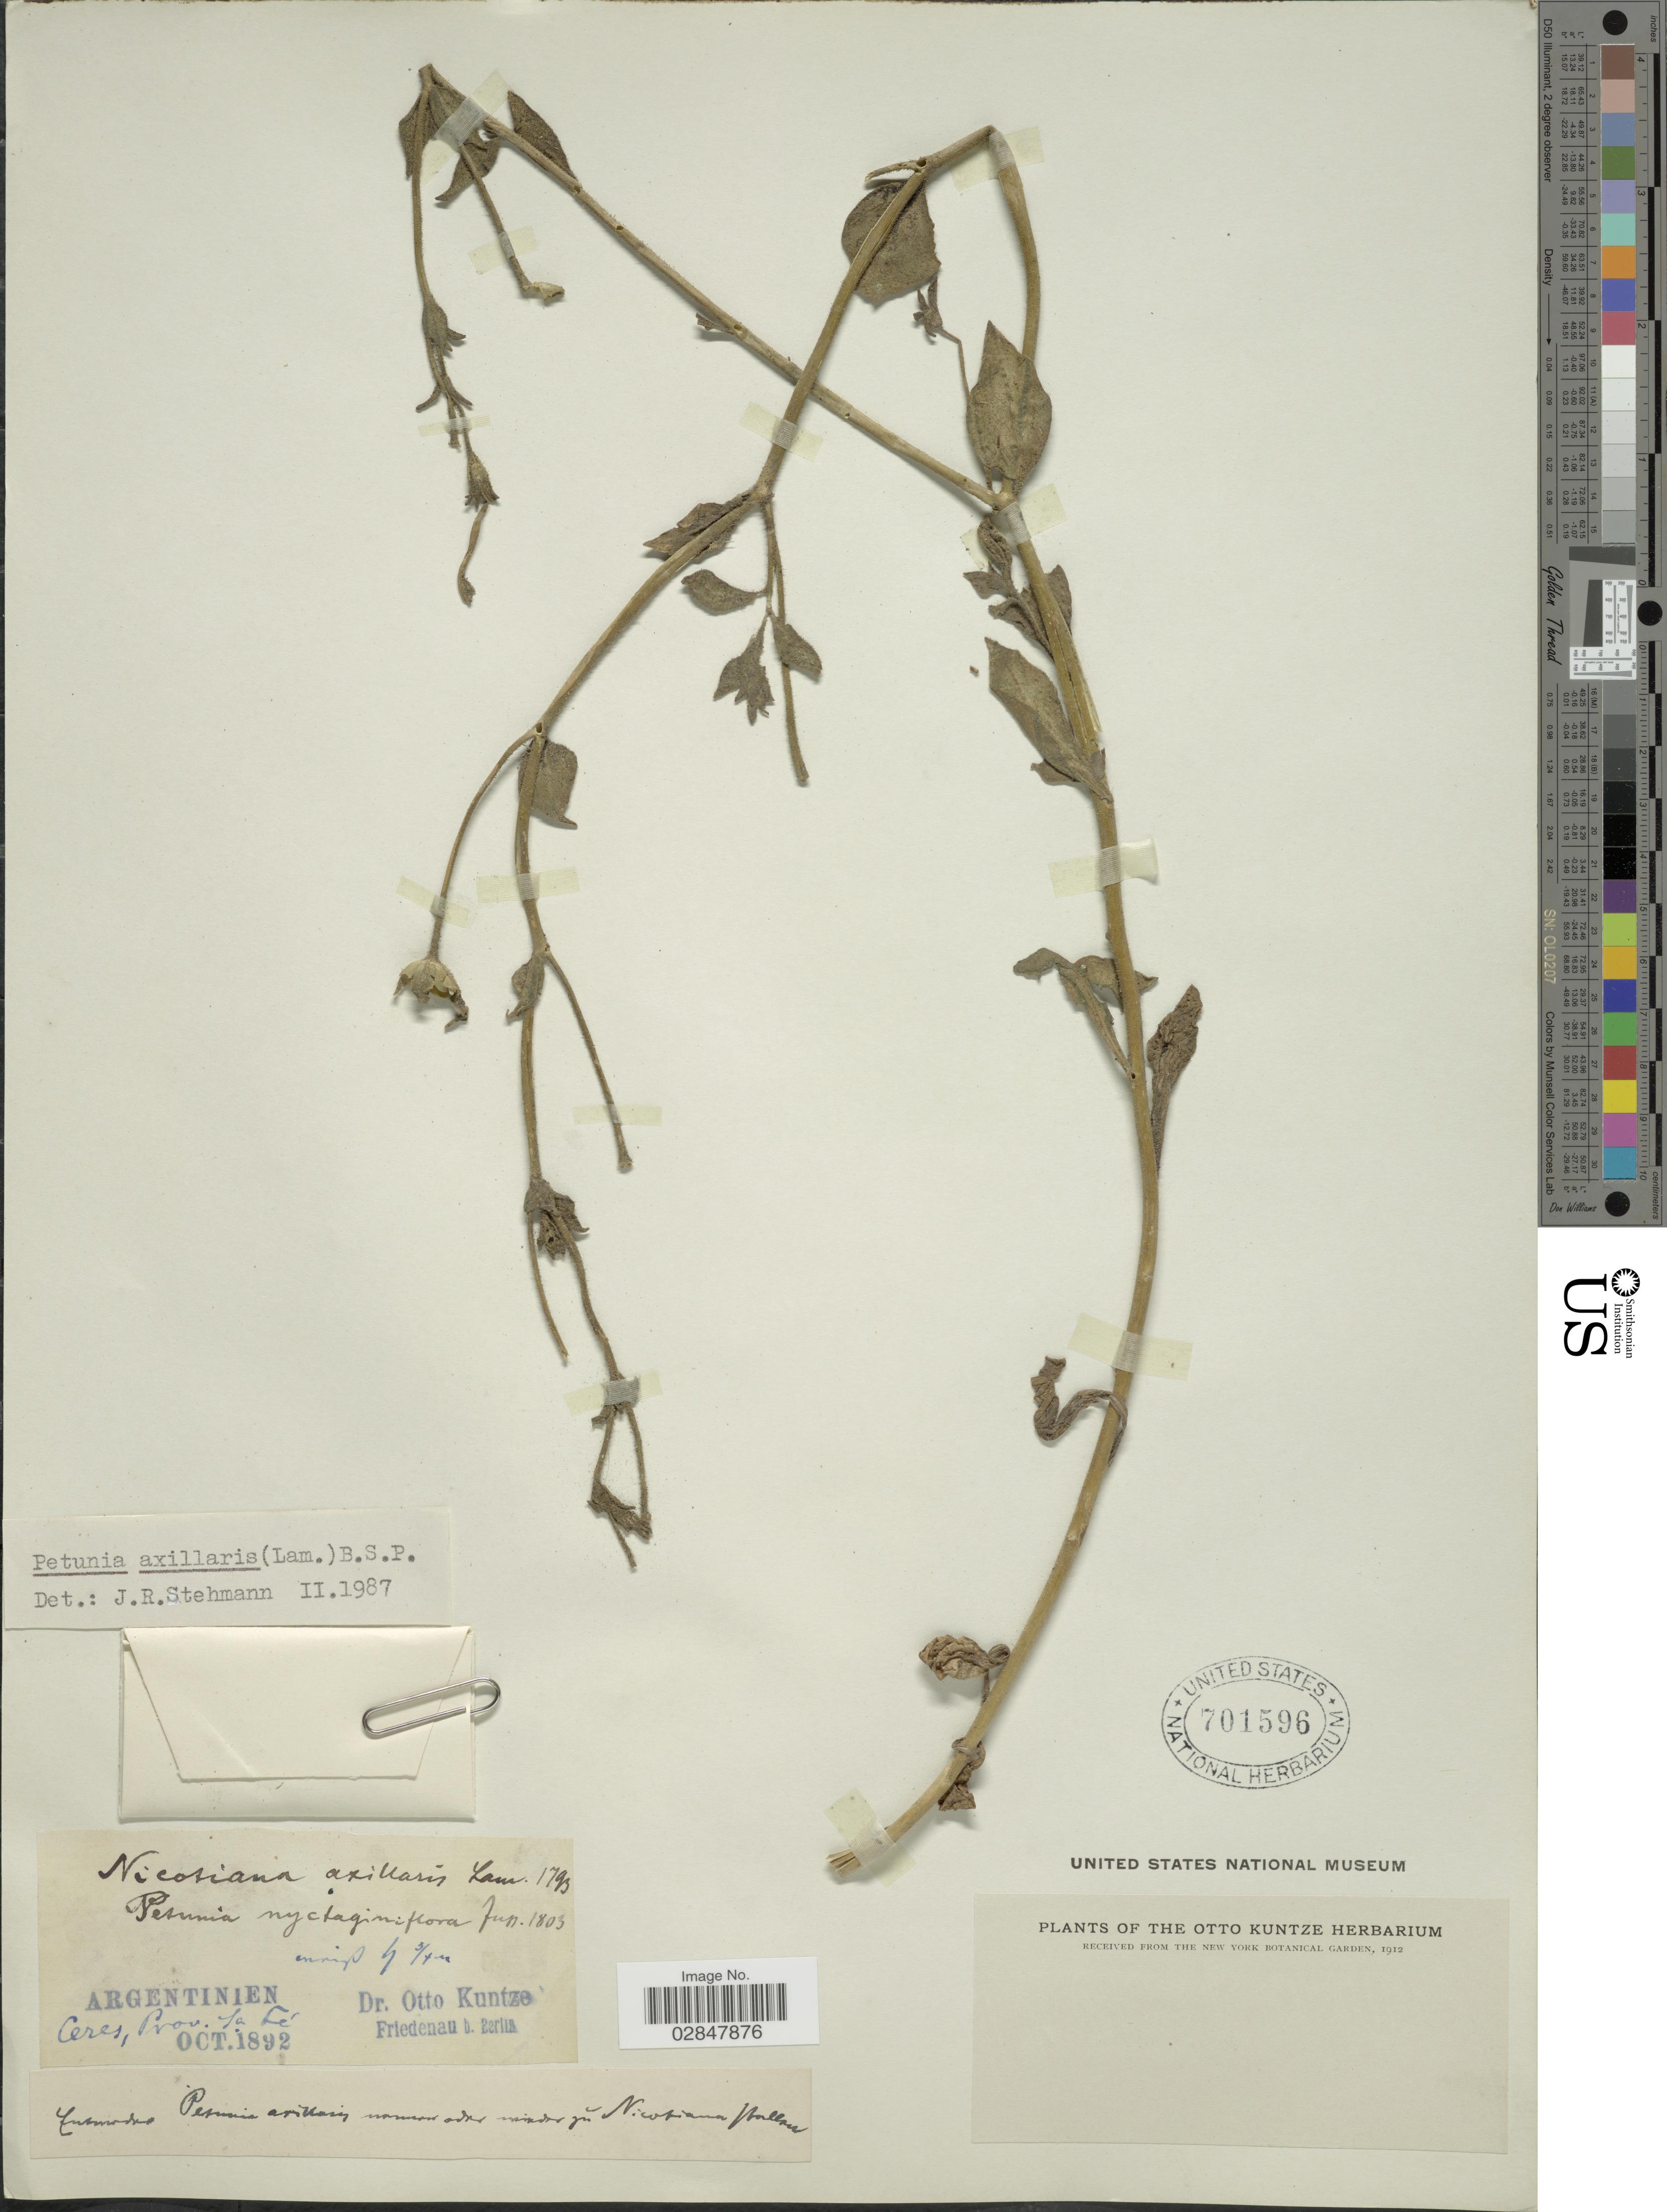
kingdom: Plantae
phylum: Tracheophyta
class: Magnoliopsida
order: Solanales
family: Solanaceae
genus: Petunia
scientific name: Petunia axillaris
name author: (Lam.) Britton, Stearns & Poggenb.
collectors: C.E.O. Kuntze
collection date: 1892-10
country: Argentina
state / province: Santa Fe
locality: Ceres, Prov. Sa Fé.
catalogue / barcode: US 701596